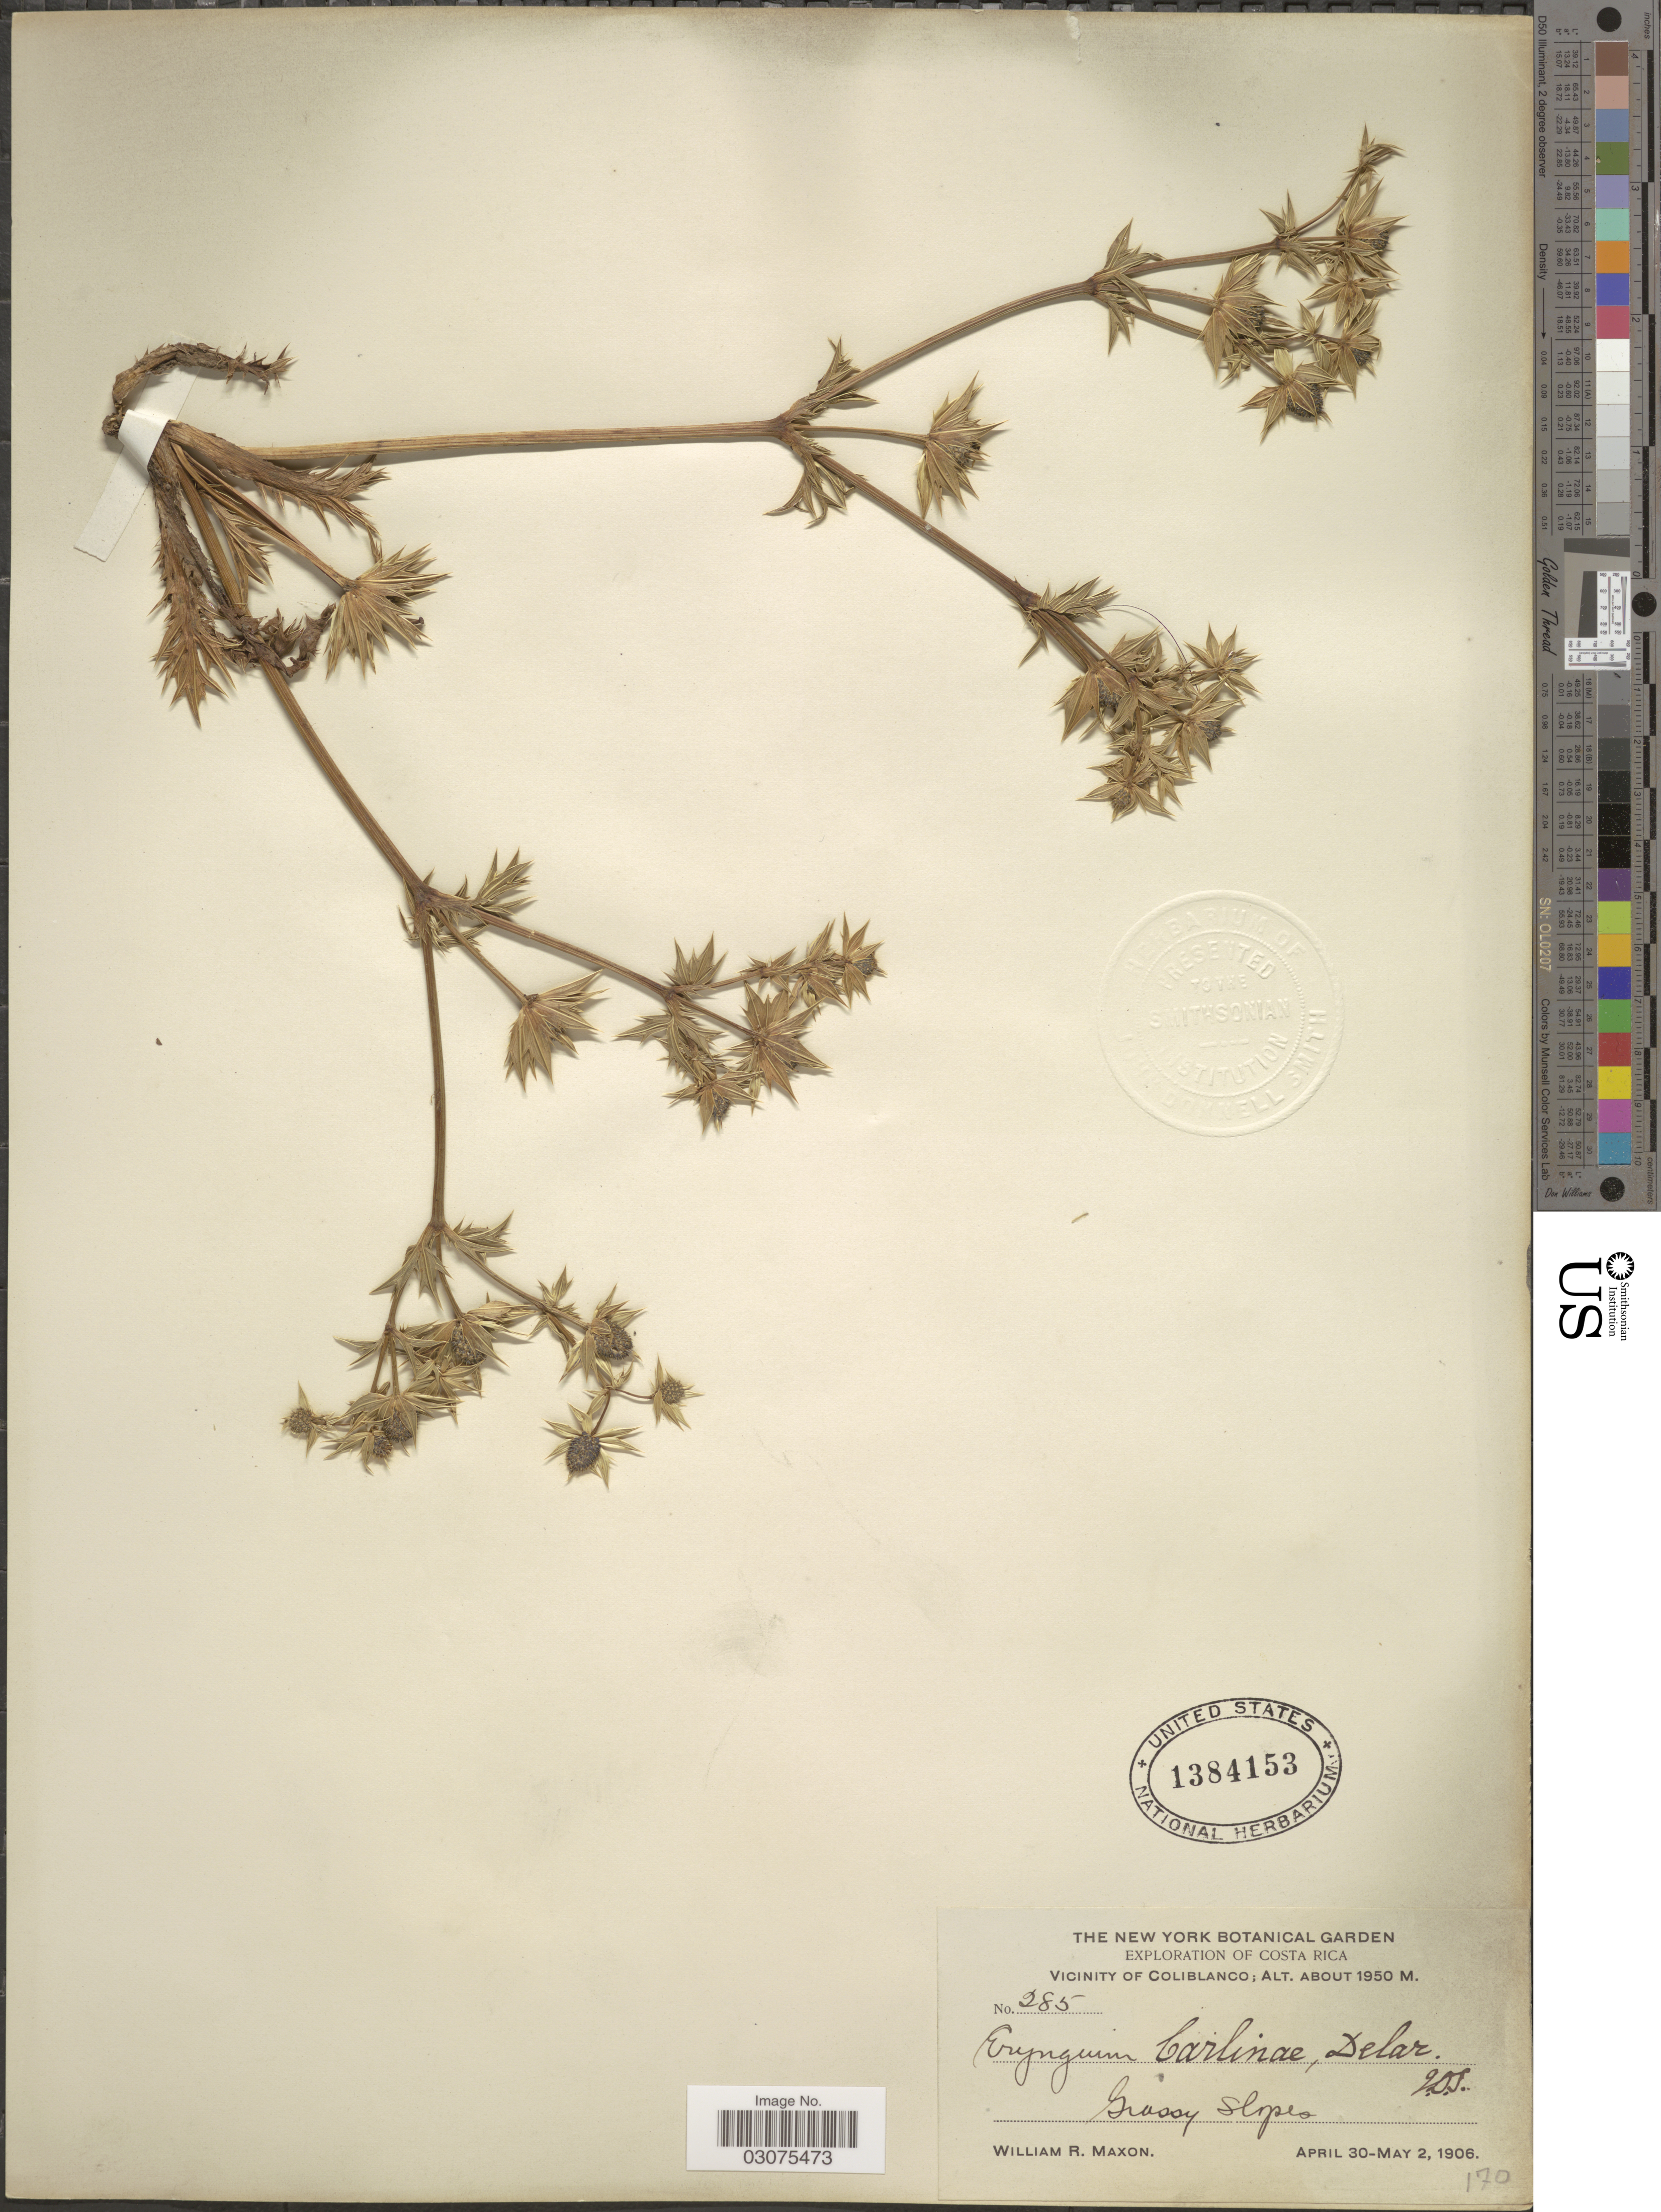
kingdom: Plantae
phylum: Tracheophyta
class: Magnoliopsida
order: Apiales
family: Apiaceae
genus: Eryngium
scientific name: Eryngium carlinae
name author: F. Delaroche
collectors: W. R. Maxon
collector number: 285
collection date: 1906-04-30/1906-05-02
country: Costa Rica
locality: Vicinity of Coliblanco, Grassy slopes.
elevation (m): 1950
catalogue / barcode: US 1384153